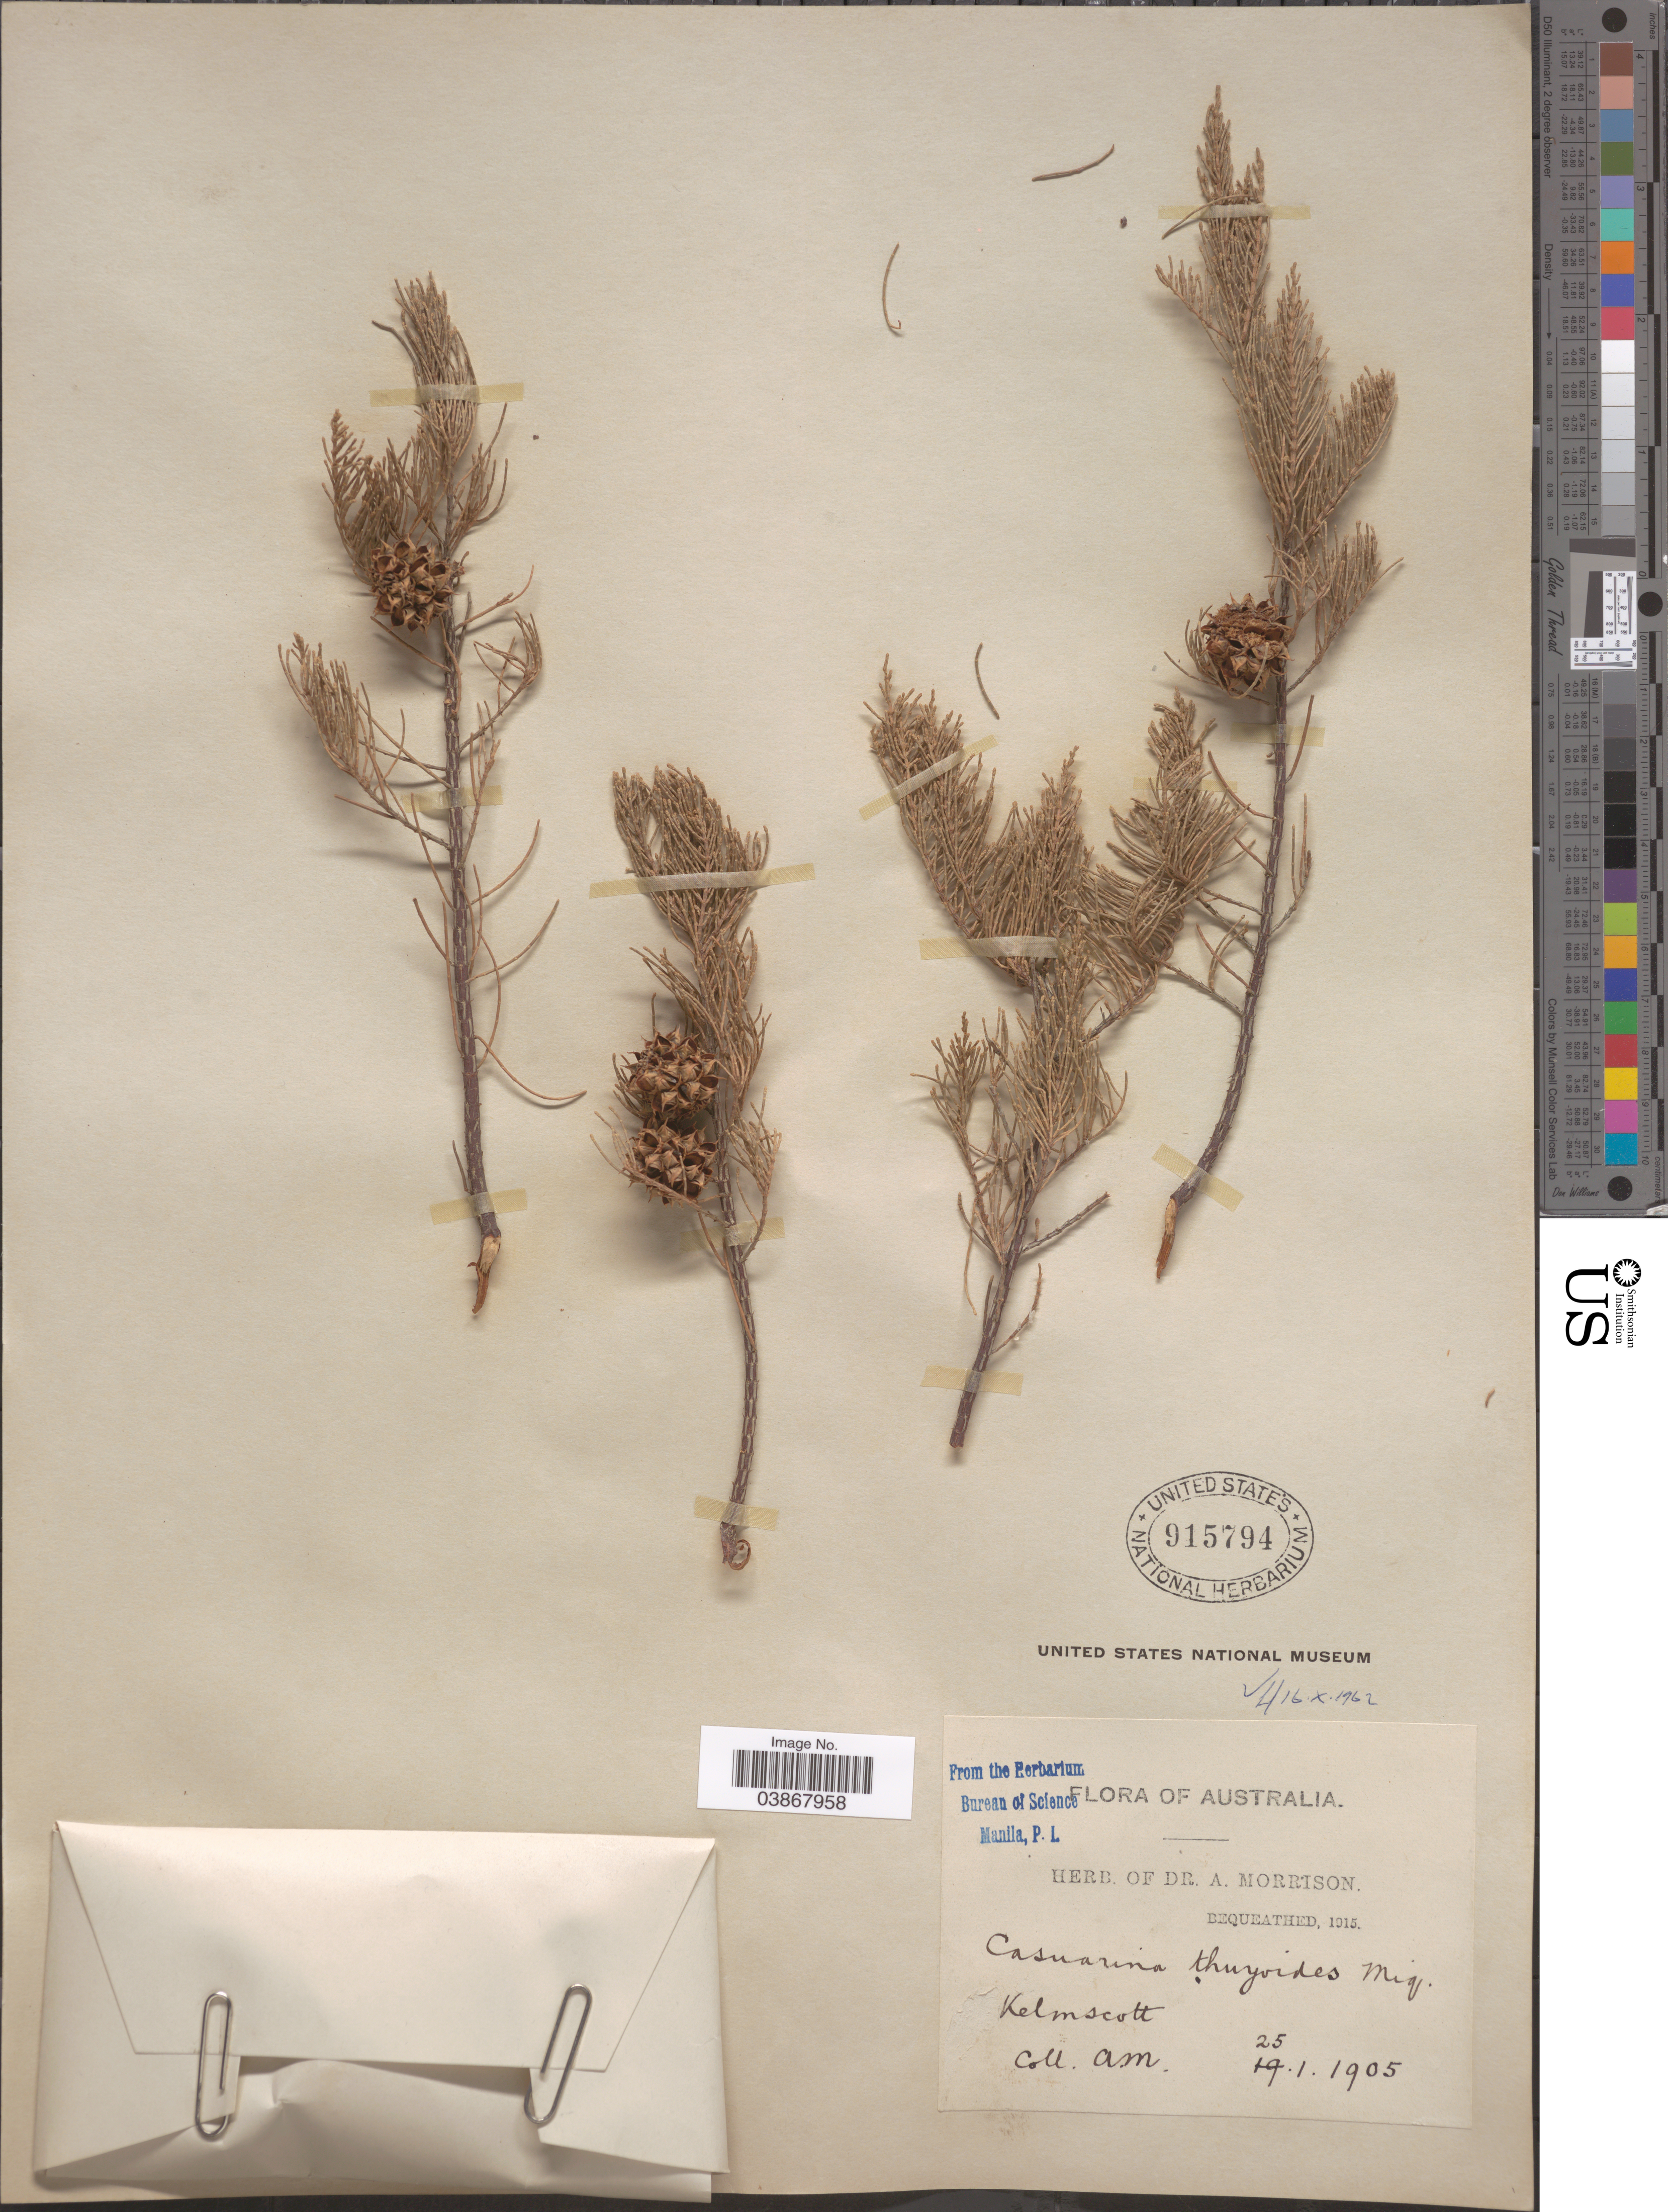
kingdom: Plantae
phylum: Tracheophyta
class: Magnoliopsida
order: Fagales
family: Casuarinaceae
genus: Casuarina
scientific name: Casuarina thuyoides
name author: Miq.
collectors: A. Morrison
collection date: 1905-01-25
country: Australia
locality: Kelmscott.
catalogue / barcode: US 915794